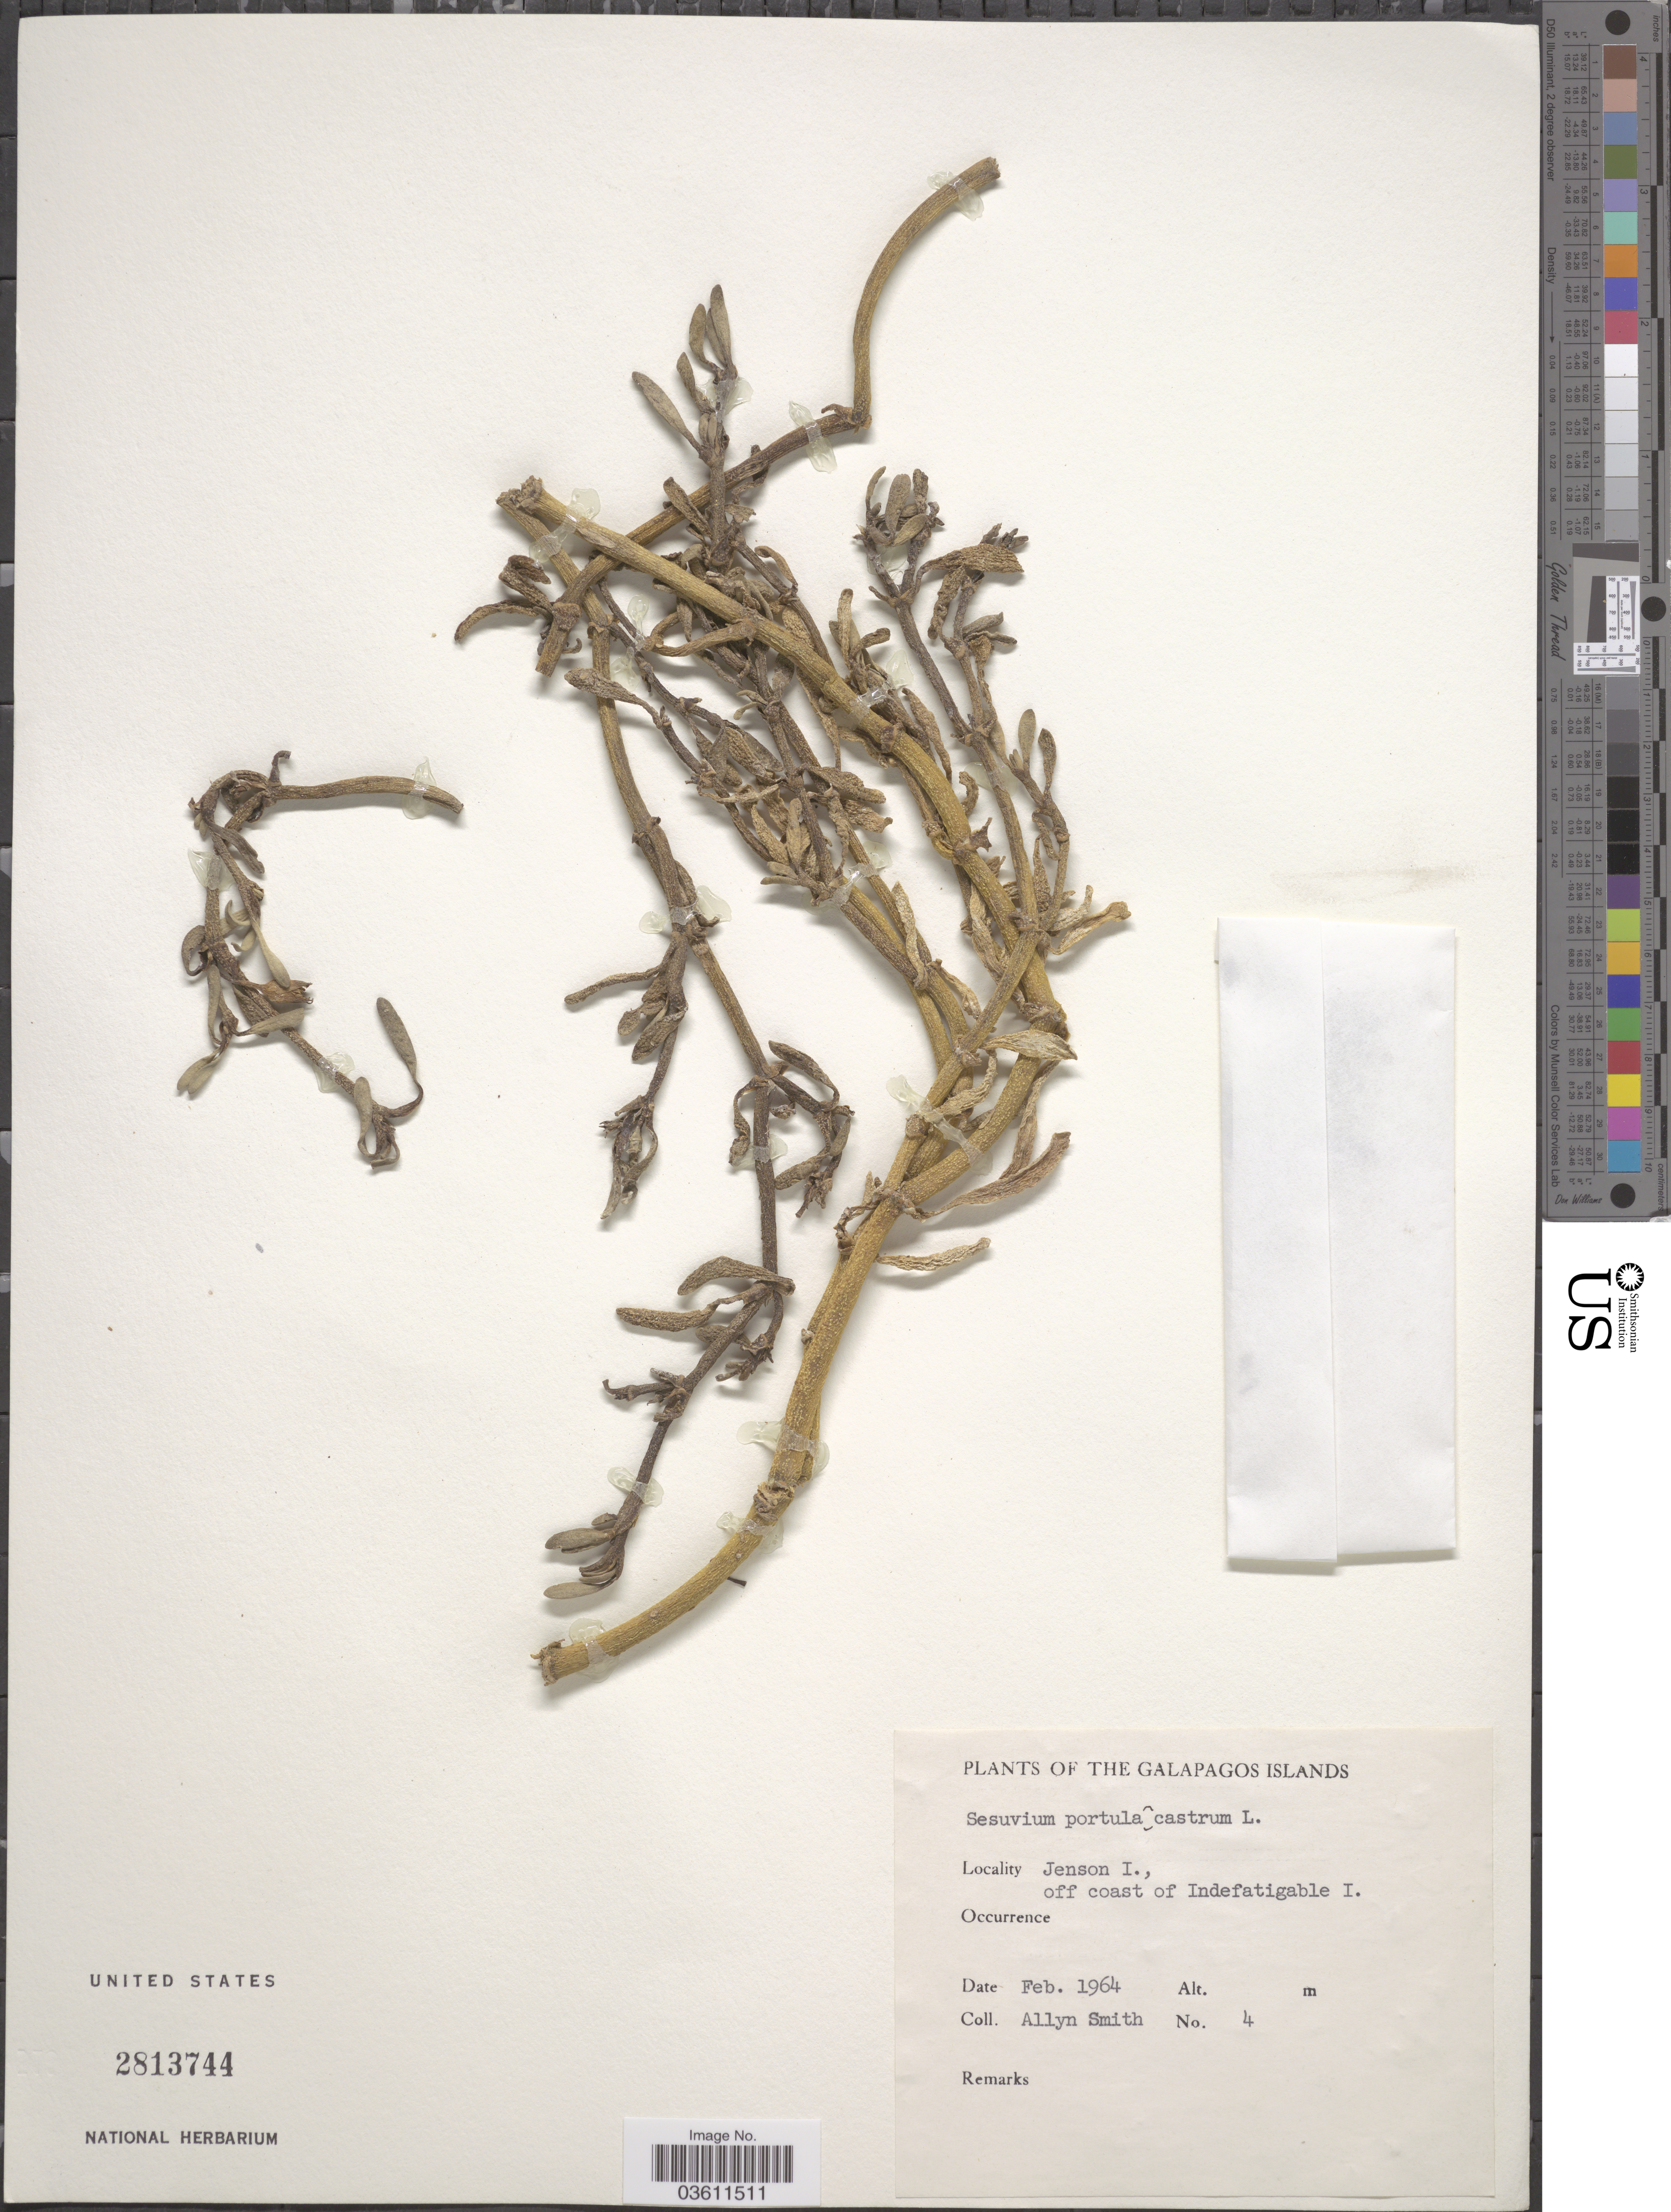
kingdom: Plantae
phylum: Tracheophyta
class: Magnoliopsida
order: Caryophyllales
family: Aizoaceae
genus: Sesuvium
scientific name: Sesuvium portulacastrum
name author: (L.) L.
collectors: A. Smith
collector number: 4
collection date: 1964-02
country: Ecuador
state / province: Colón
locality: The Galapagos Islands. Jenson I., off coast of Indefatigable I.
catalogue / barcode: US 2813744